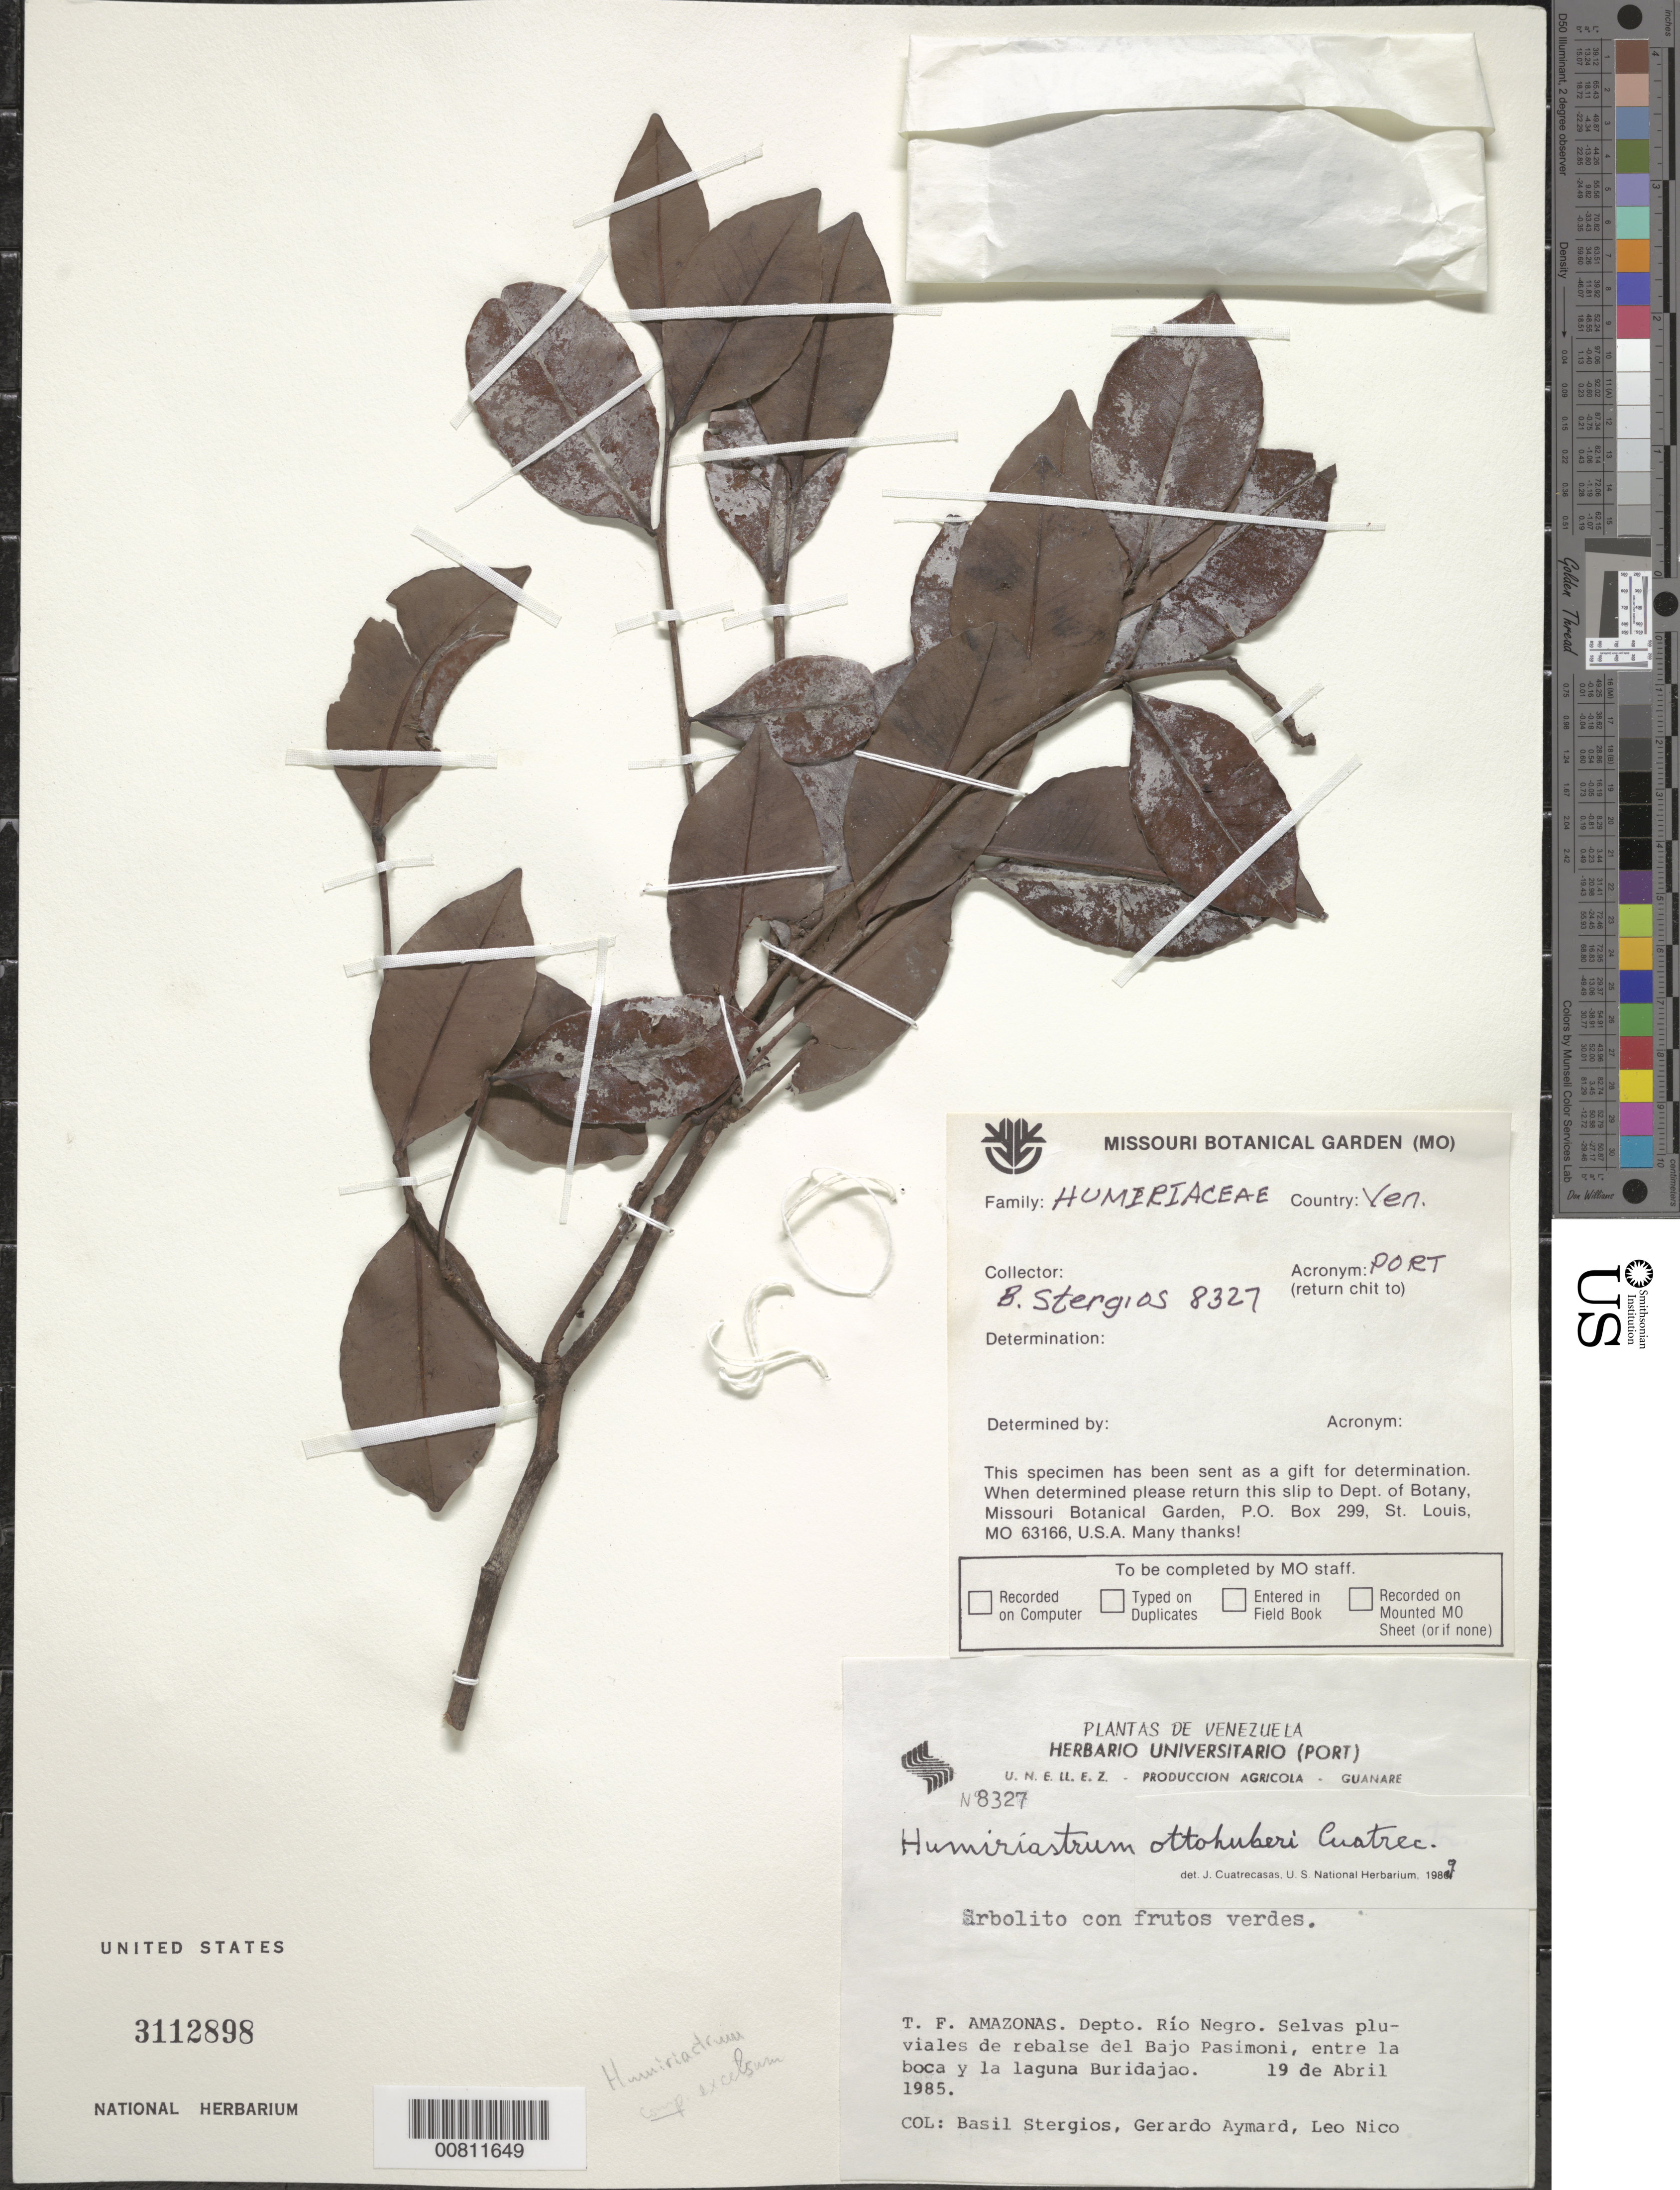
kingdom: Plantae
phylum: Tracheophyta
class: Magnoliopsida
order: Malpighiales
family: Humiriaceae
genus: Humiriastrum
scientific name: Humiriastrum ottohuberi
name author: Cuatrec.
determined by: Cuatrecasas, J.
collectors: B. G. Stergios, P. Stergios, G. A. Aymard & L. Nico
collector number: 8327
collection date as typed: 19-Apr-85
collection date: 1985-04-19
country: Venezuela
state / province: Amazonas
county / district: Río Negro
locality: Bajo Pasimoni, entre la boca y la laguna Buridajao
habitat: Selvas pluviales de rebalse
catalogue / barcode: US 3112898